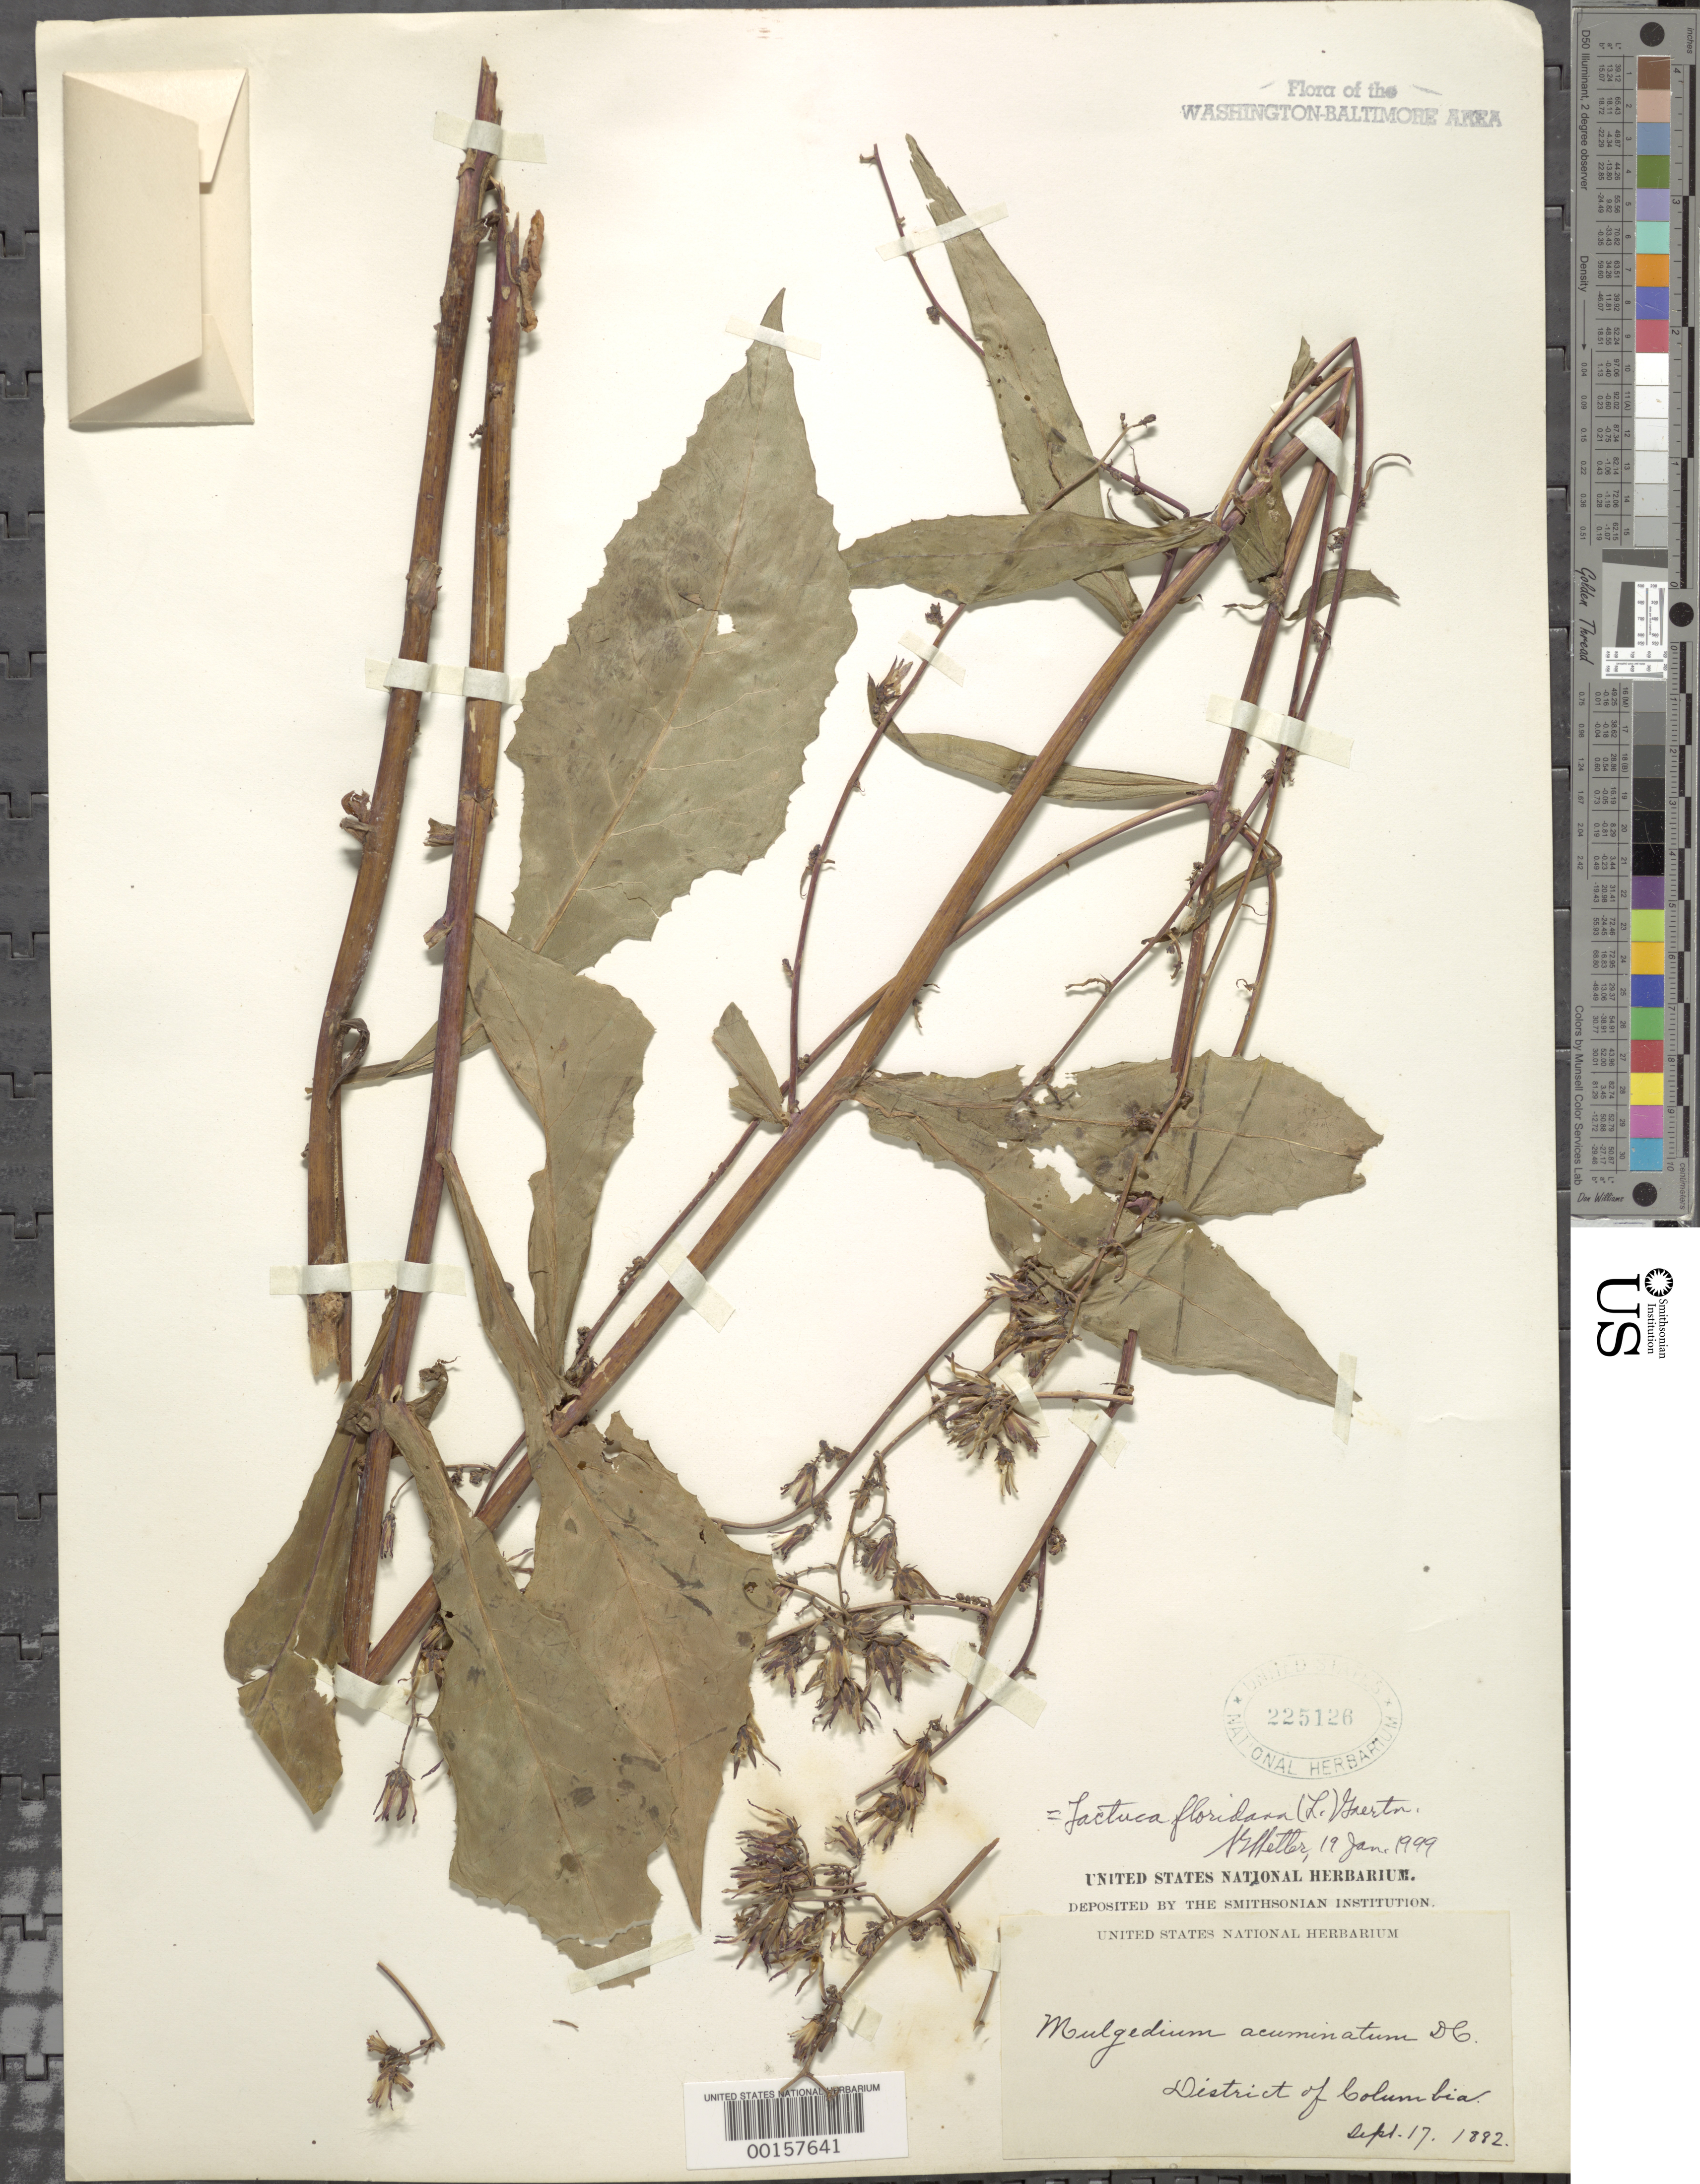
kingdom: Plantae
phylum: Tracheophyta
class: Magnoliopsida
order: Asterales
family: Asteraceae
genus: Lactuca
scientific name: Lactuca floridana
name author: (L.) Gaertn.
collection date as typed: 17 Sep 1882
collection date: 1882-09-17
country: United States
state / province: District of Columbia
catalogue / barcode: US 225126